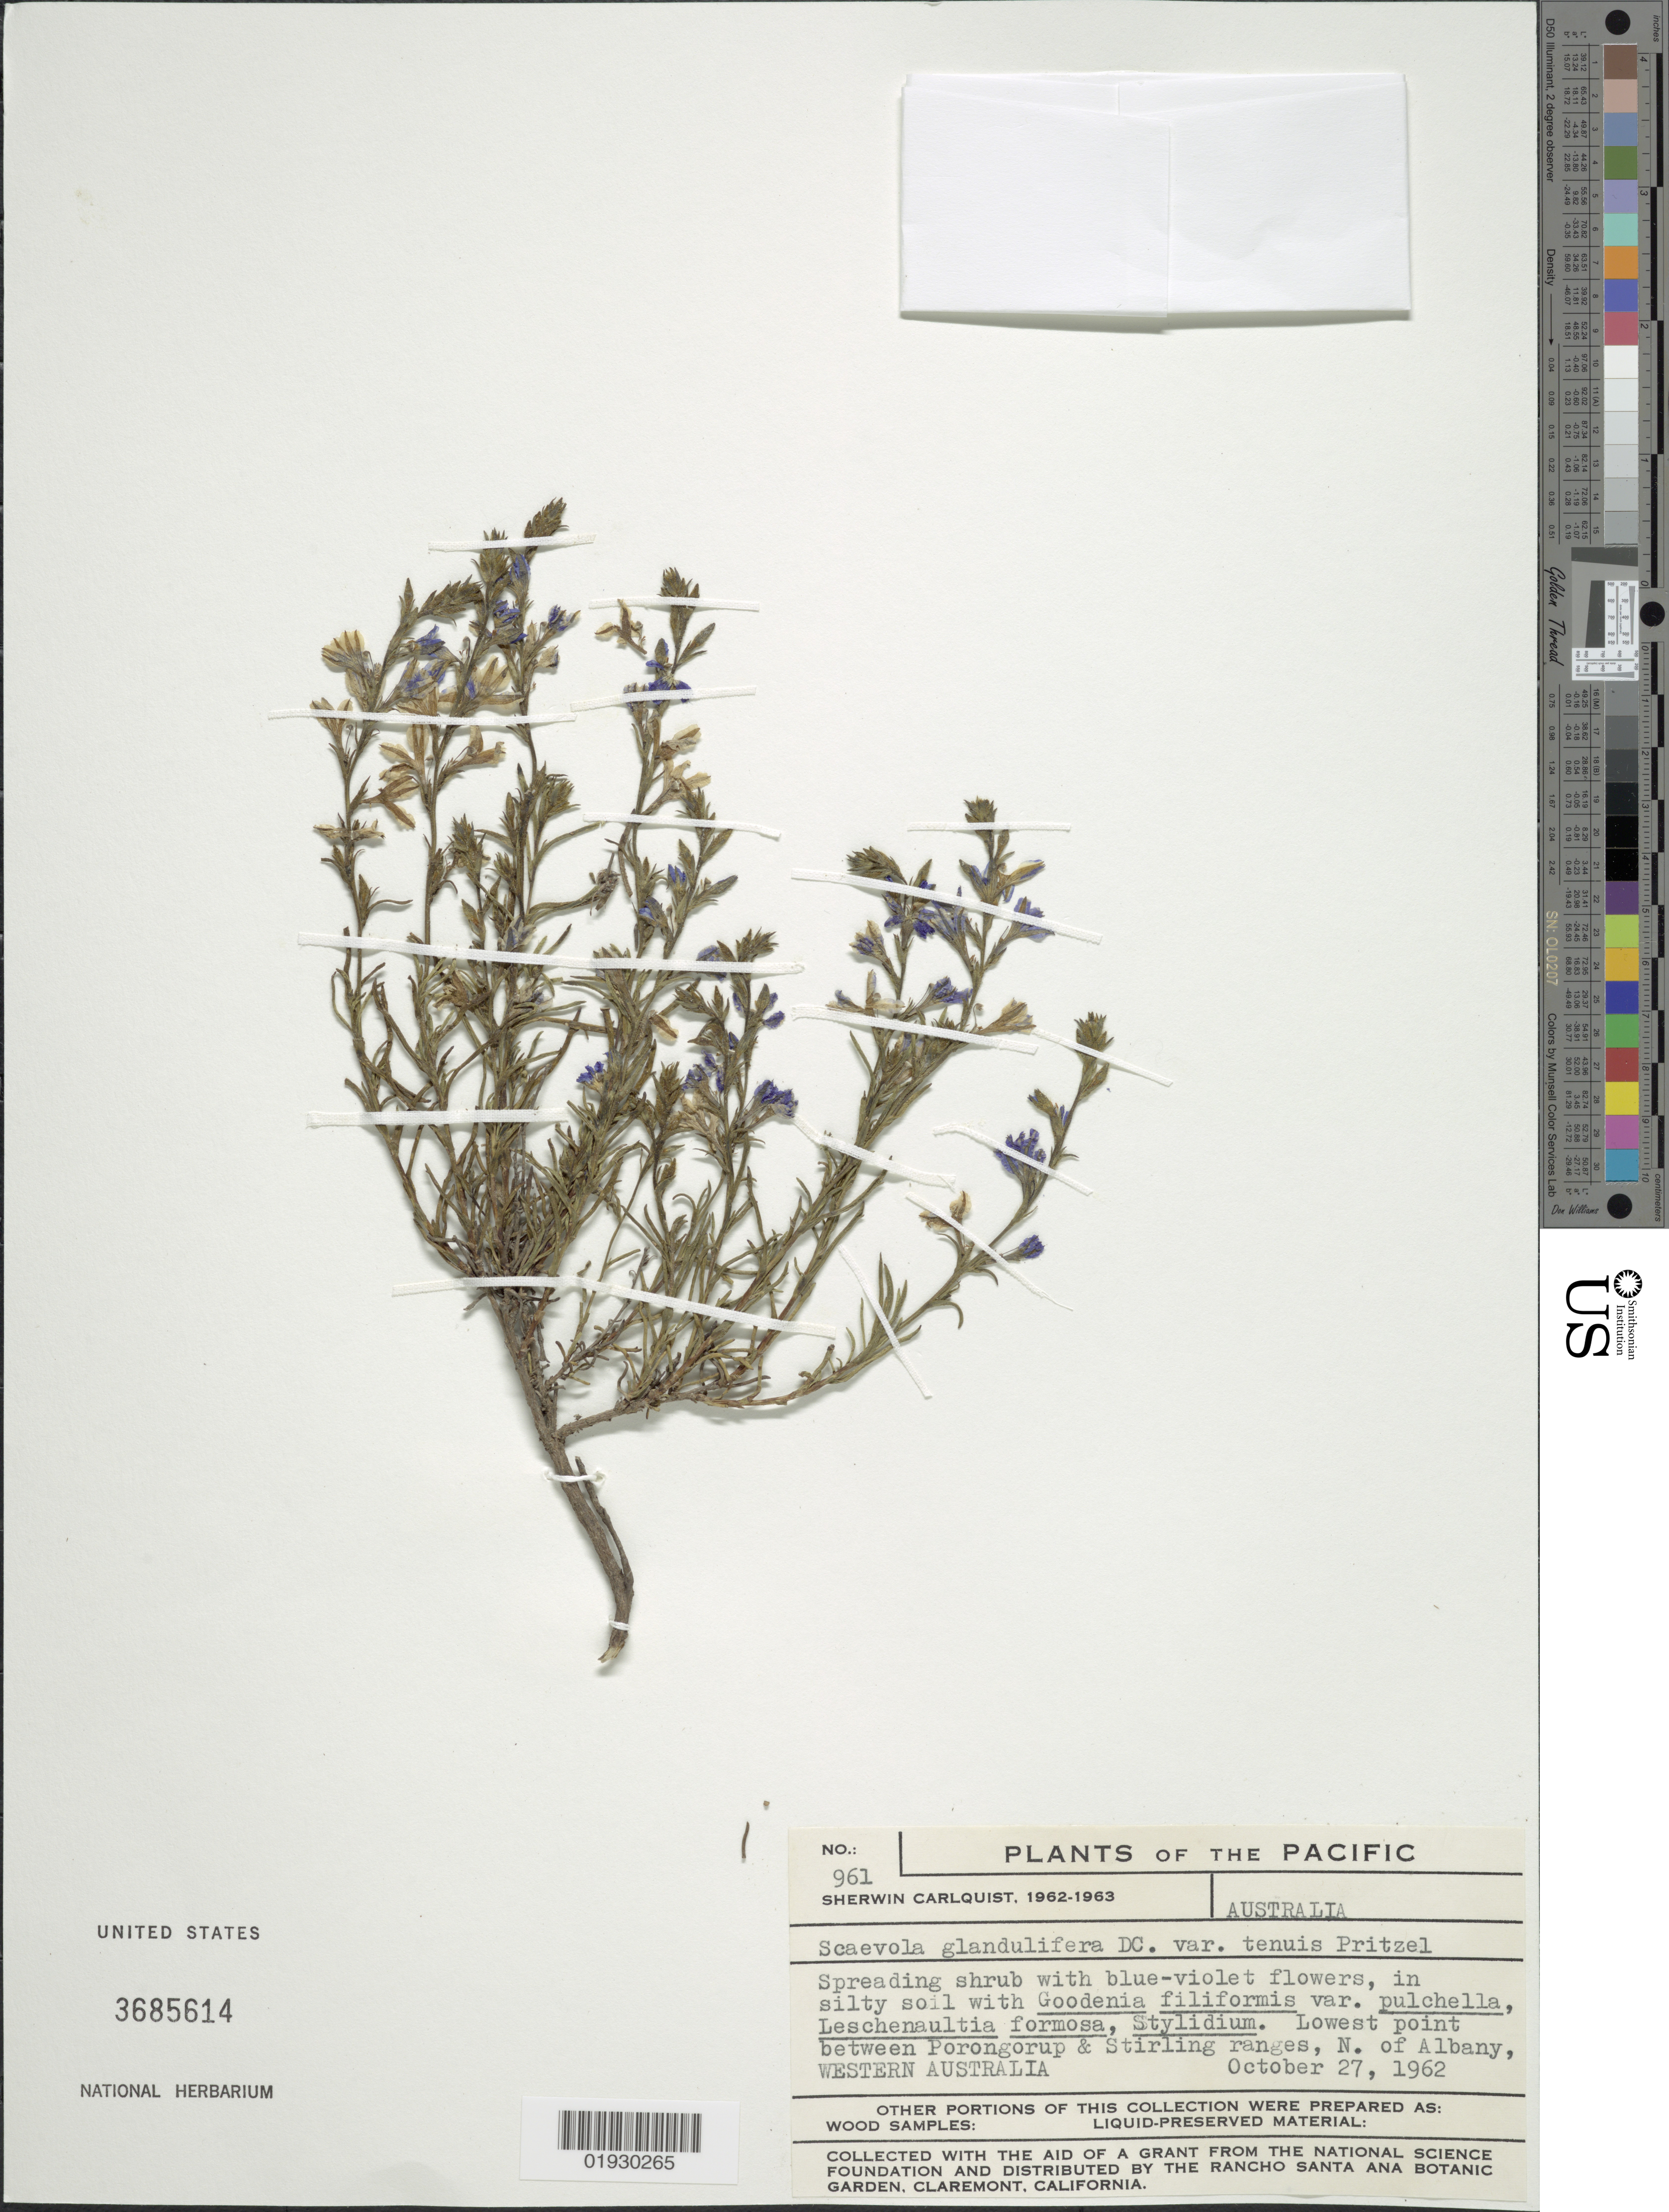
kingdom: Plantae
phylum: Tracheophyta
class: Magnoliopsida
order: Asterales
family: Goodeniaceae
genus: Scaevola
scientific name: Scaevola glandulifera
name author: DC.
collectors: S. Carlquist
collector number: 961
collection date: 1962-10-27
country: Australia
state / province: Western Australia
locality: The Pacific. Lowest point between Porongorup & Stirling ranges, N. of Albany.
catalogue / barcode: US 3685614